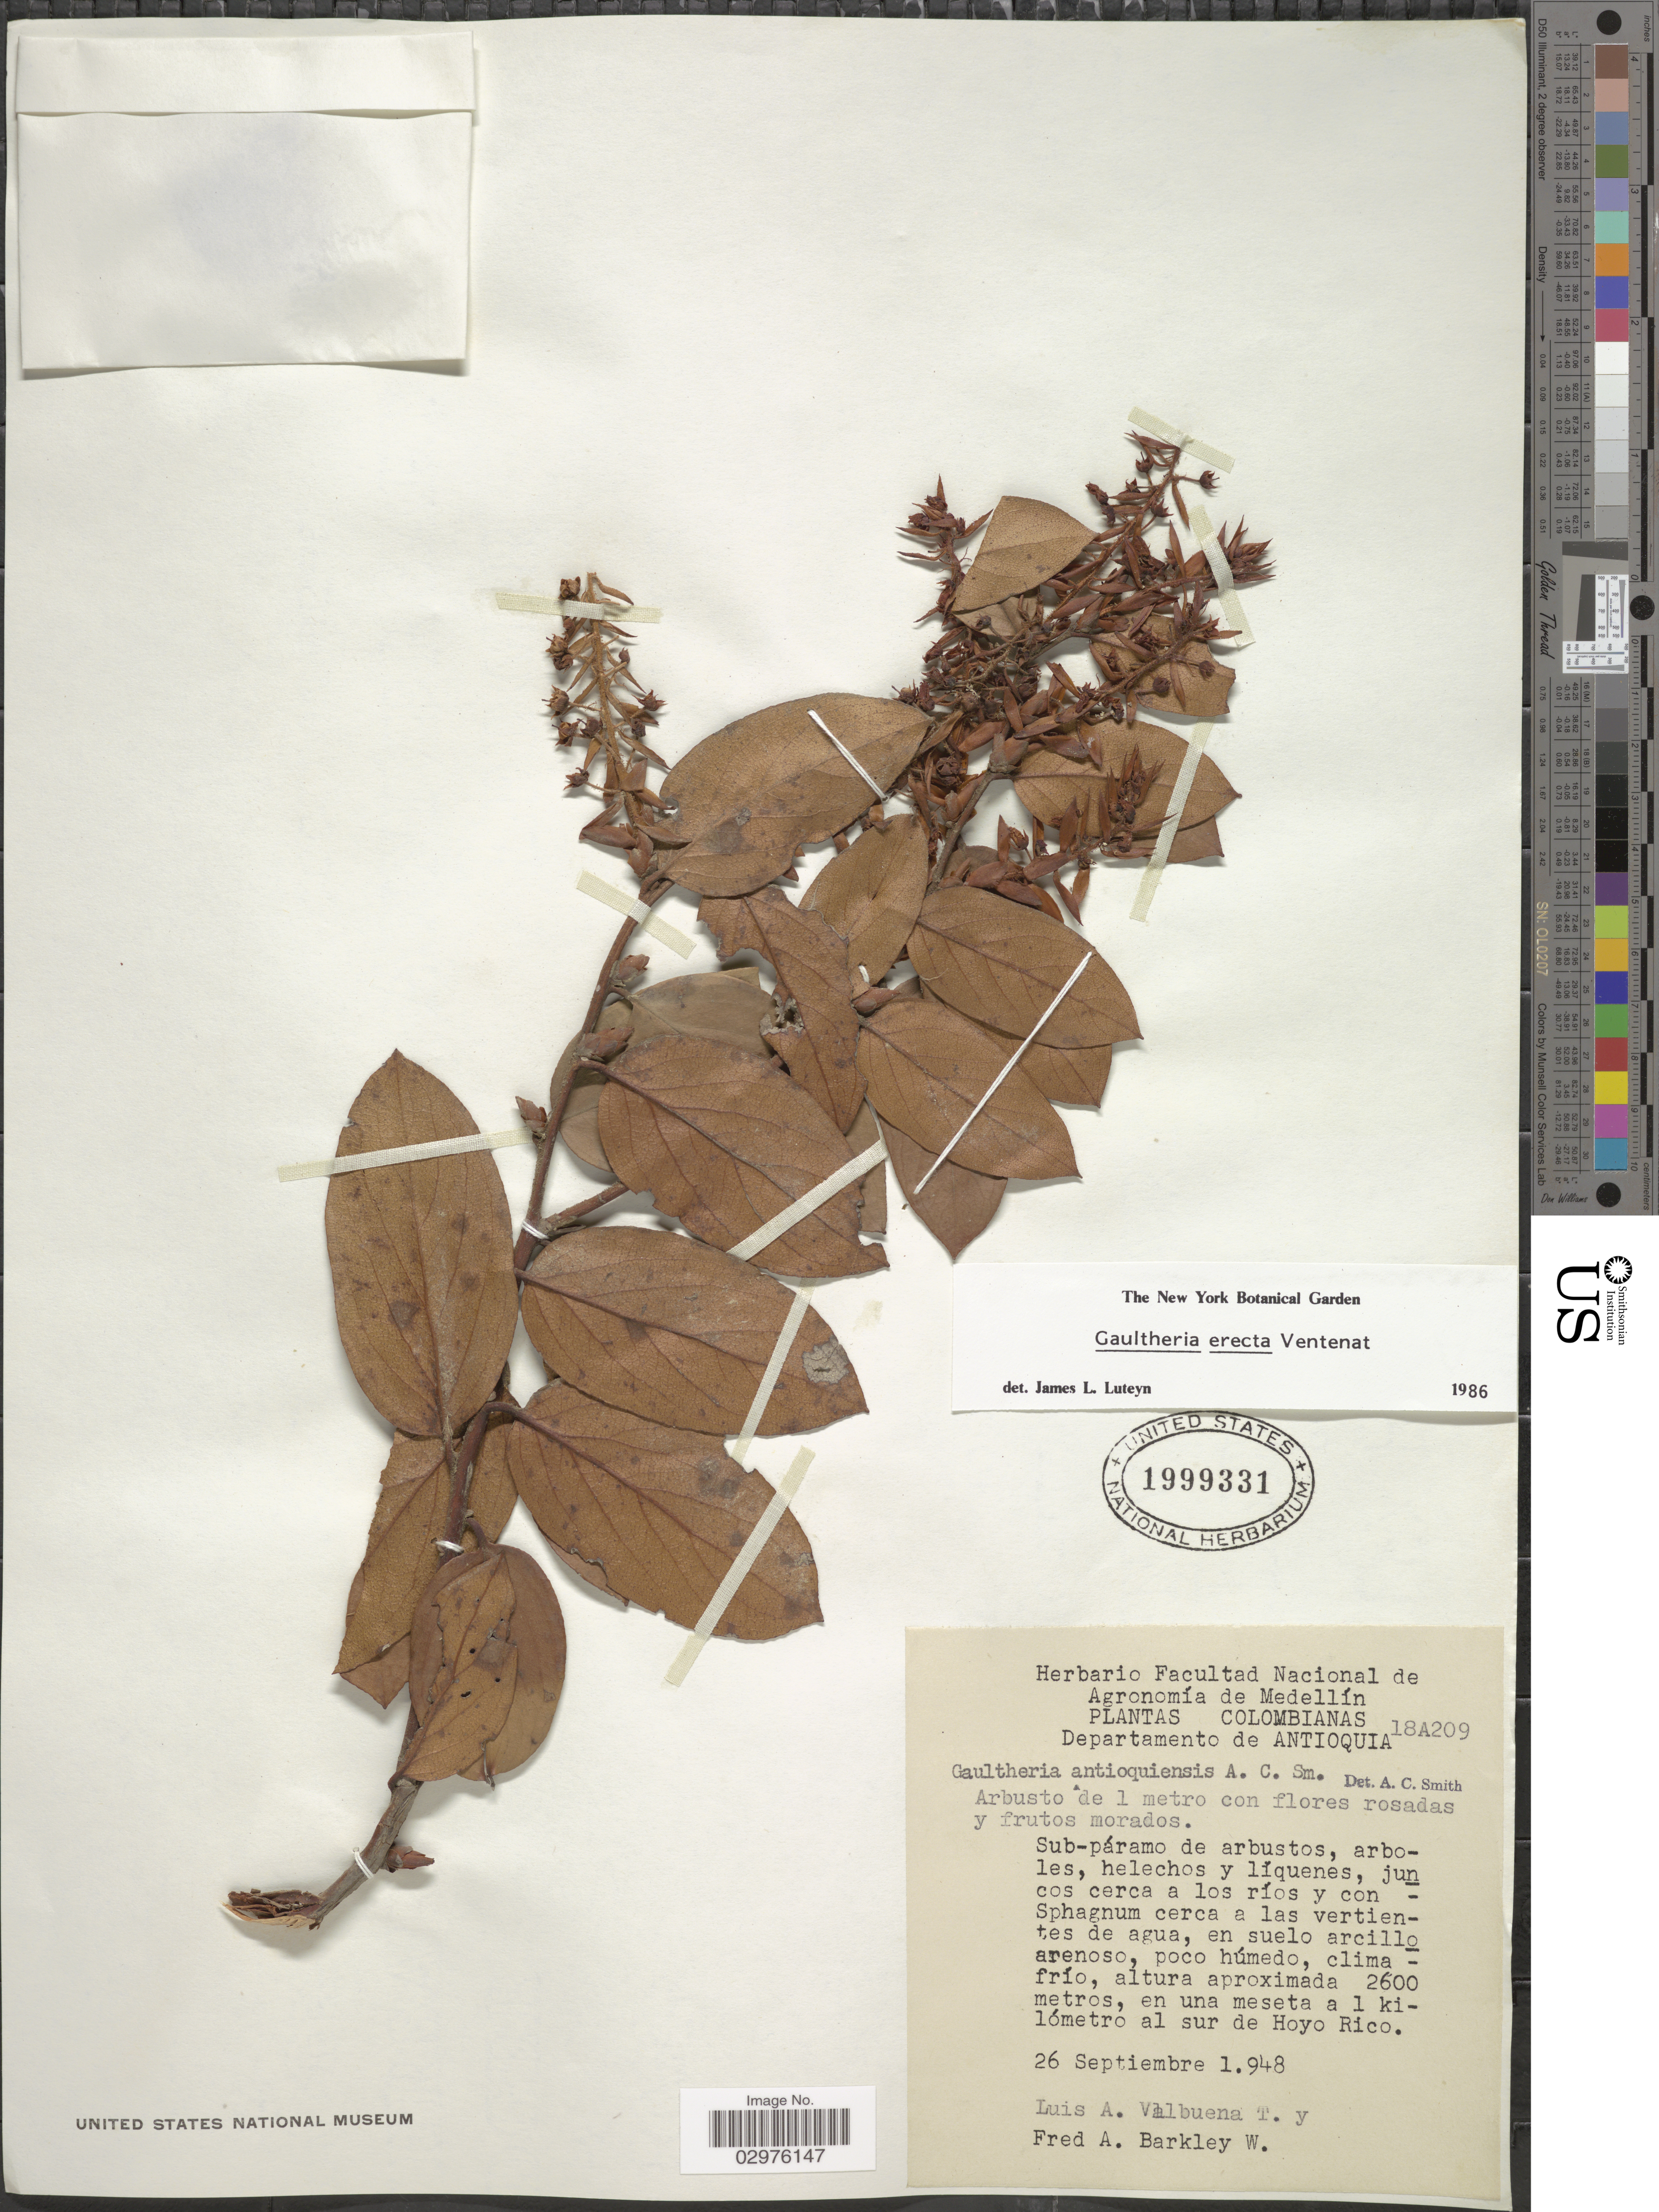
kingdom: Plantae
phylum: Tracheophyta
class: Magnoliopsida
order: Ericales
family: Ericaceae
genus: Gaultheria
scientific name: Gaultheria erecta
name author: Vent.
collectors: L. Valbuena & F. Barkley W.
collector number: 18A209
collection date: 1948-09-26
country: Colombia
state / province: Antioquia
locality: Departamento de Antioquia. En una meseta a 1 kilómetro al sur de Hoyo Rico.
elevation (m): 2600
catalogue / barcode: US 1999331